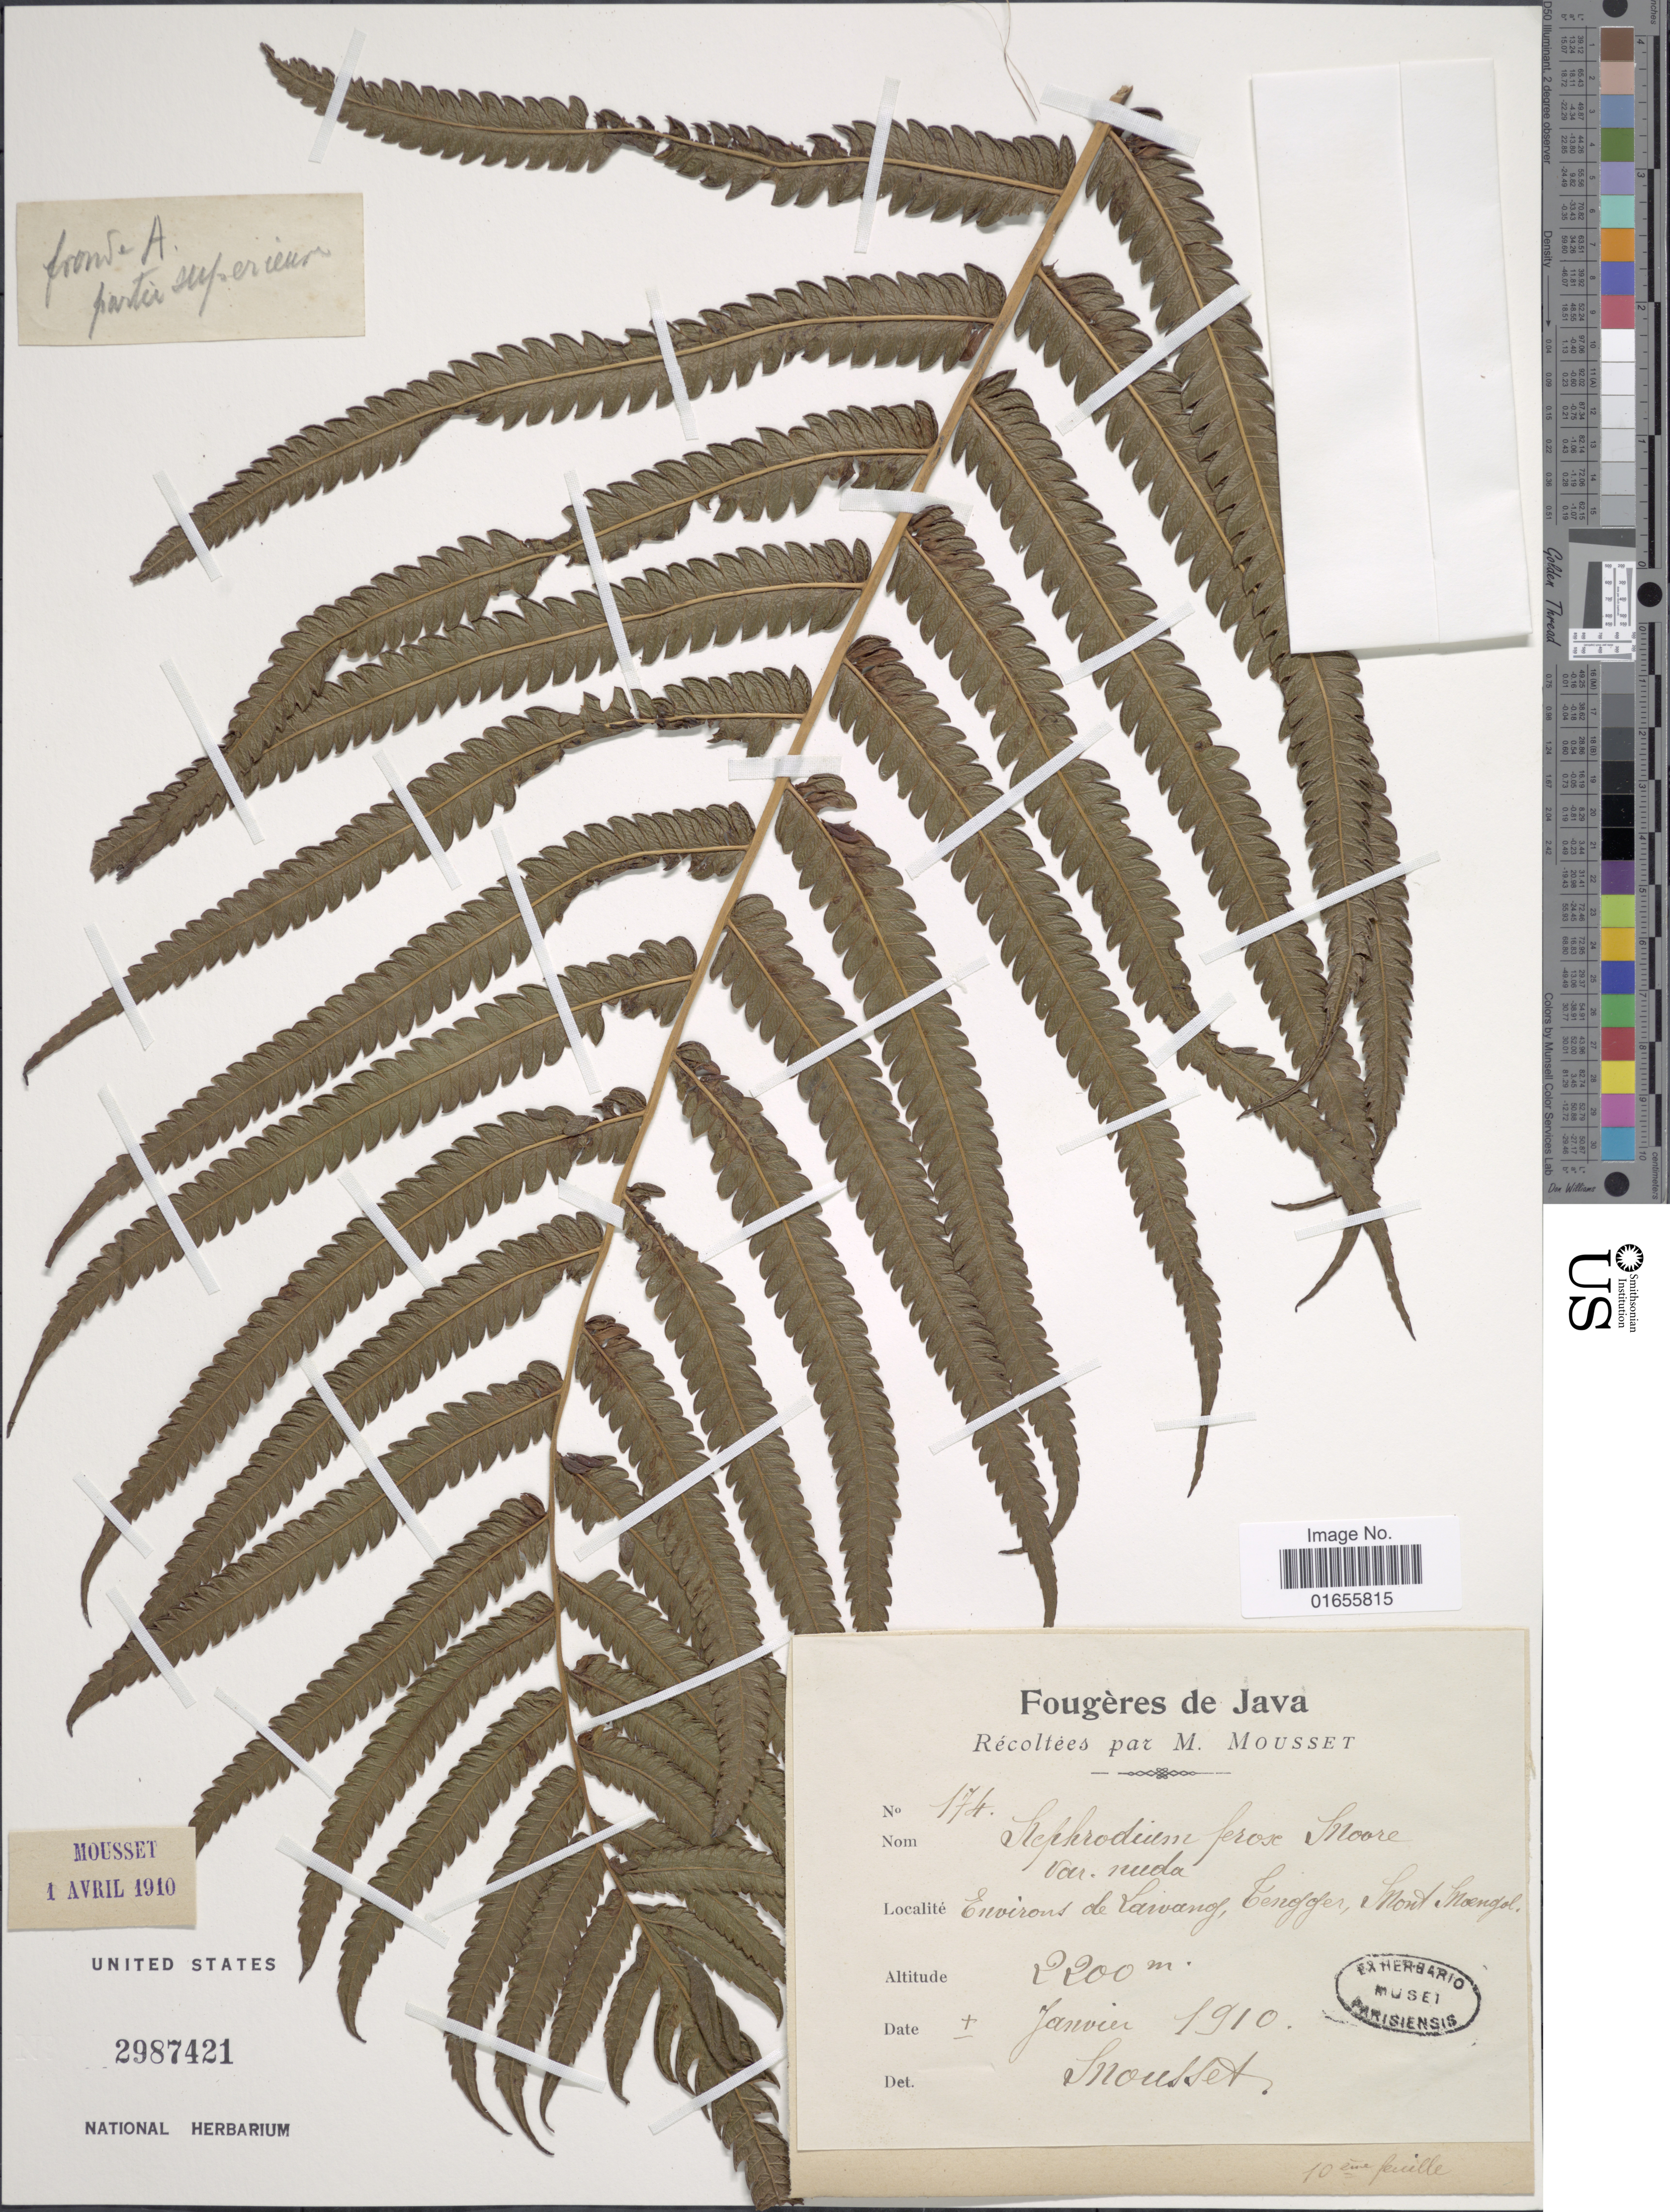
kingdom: Plantae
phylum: Tracheophyta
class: Polypodiopsida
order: Polypodiales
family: Thelypteridaceae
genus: Chingia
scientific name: Chingia ferox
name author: (Blume) Holttum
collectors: Mousset, --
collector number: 174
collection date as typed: ± Janvier 1910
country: Indonesia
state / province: Java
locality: Environs de Lawang, Tengger, Mont Moengol.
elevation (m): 2200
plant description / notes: Corrected "Environs de Laivanof, Eenofofer" to "Environs de Lawang, Tengger".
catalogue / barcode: US 2987421